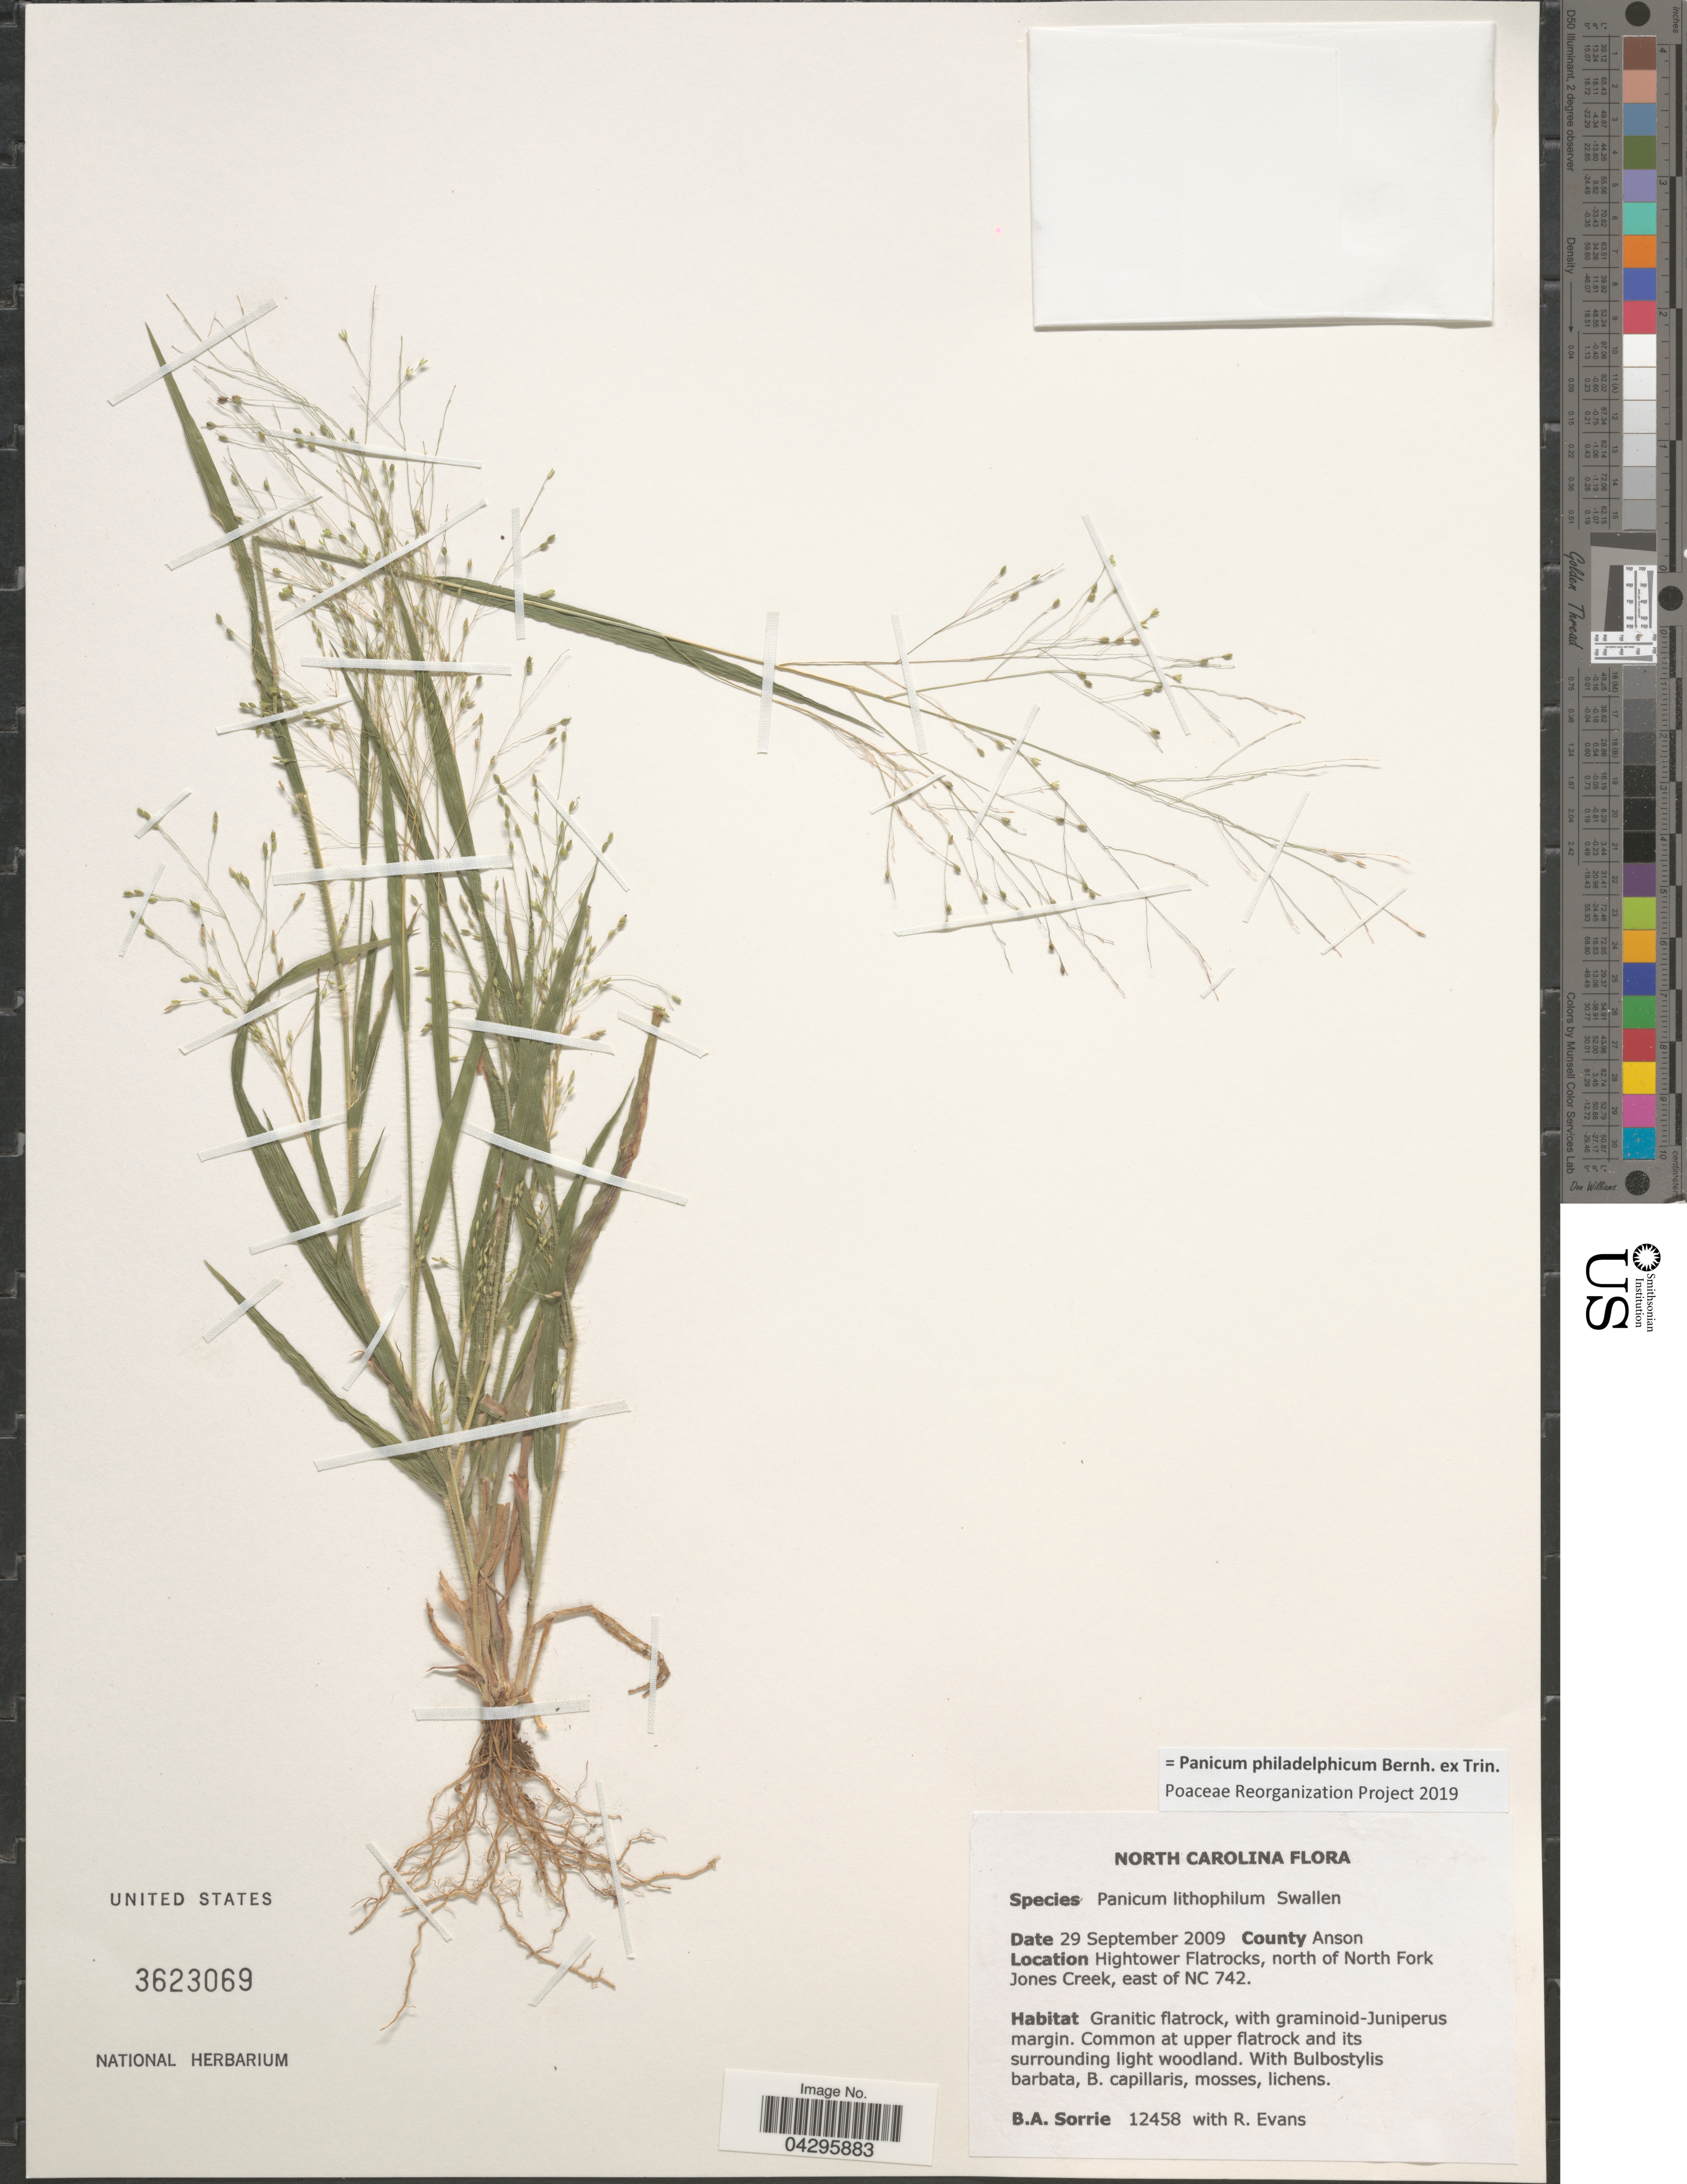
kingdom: Plantae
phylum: Tracheophyta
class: Liliopsida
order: Poales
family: Poaceae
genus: Panicum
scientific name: Panicum philadelphicum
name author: Bernh. ex Trin.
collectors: B. Sorrie & R. Evans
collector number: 12458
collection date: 2009-09-29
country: United States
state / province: North Carolina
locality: County Anson. Hightower Flatrocks, north of North Fork Jones Creek, east of NC 742.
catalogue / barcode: US 3623069